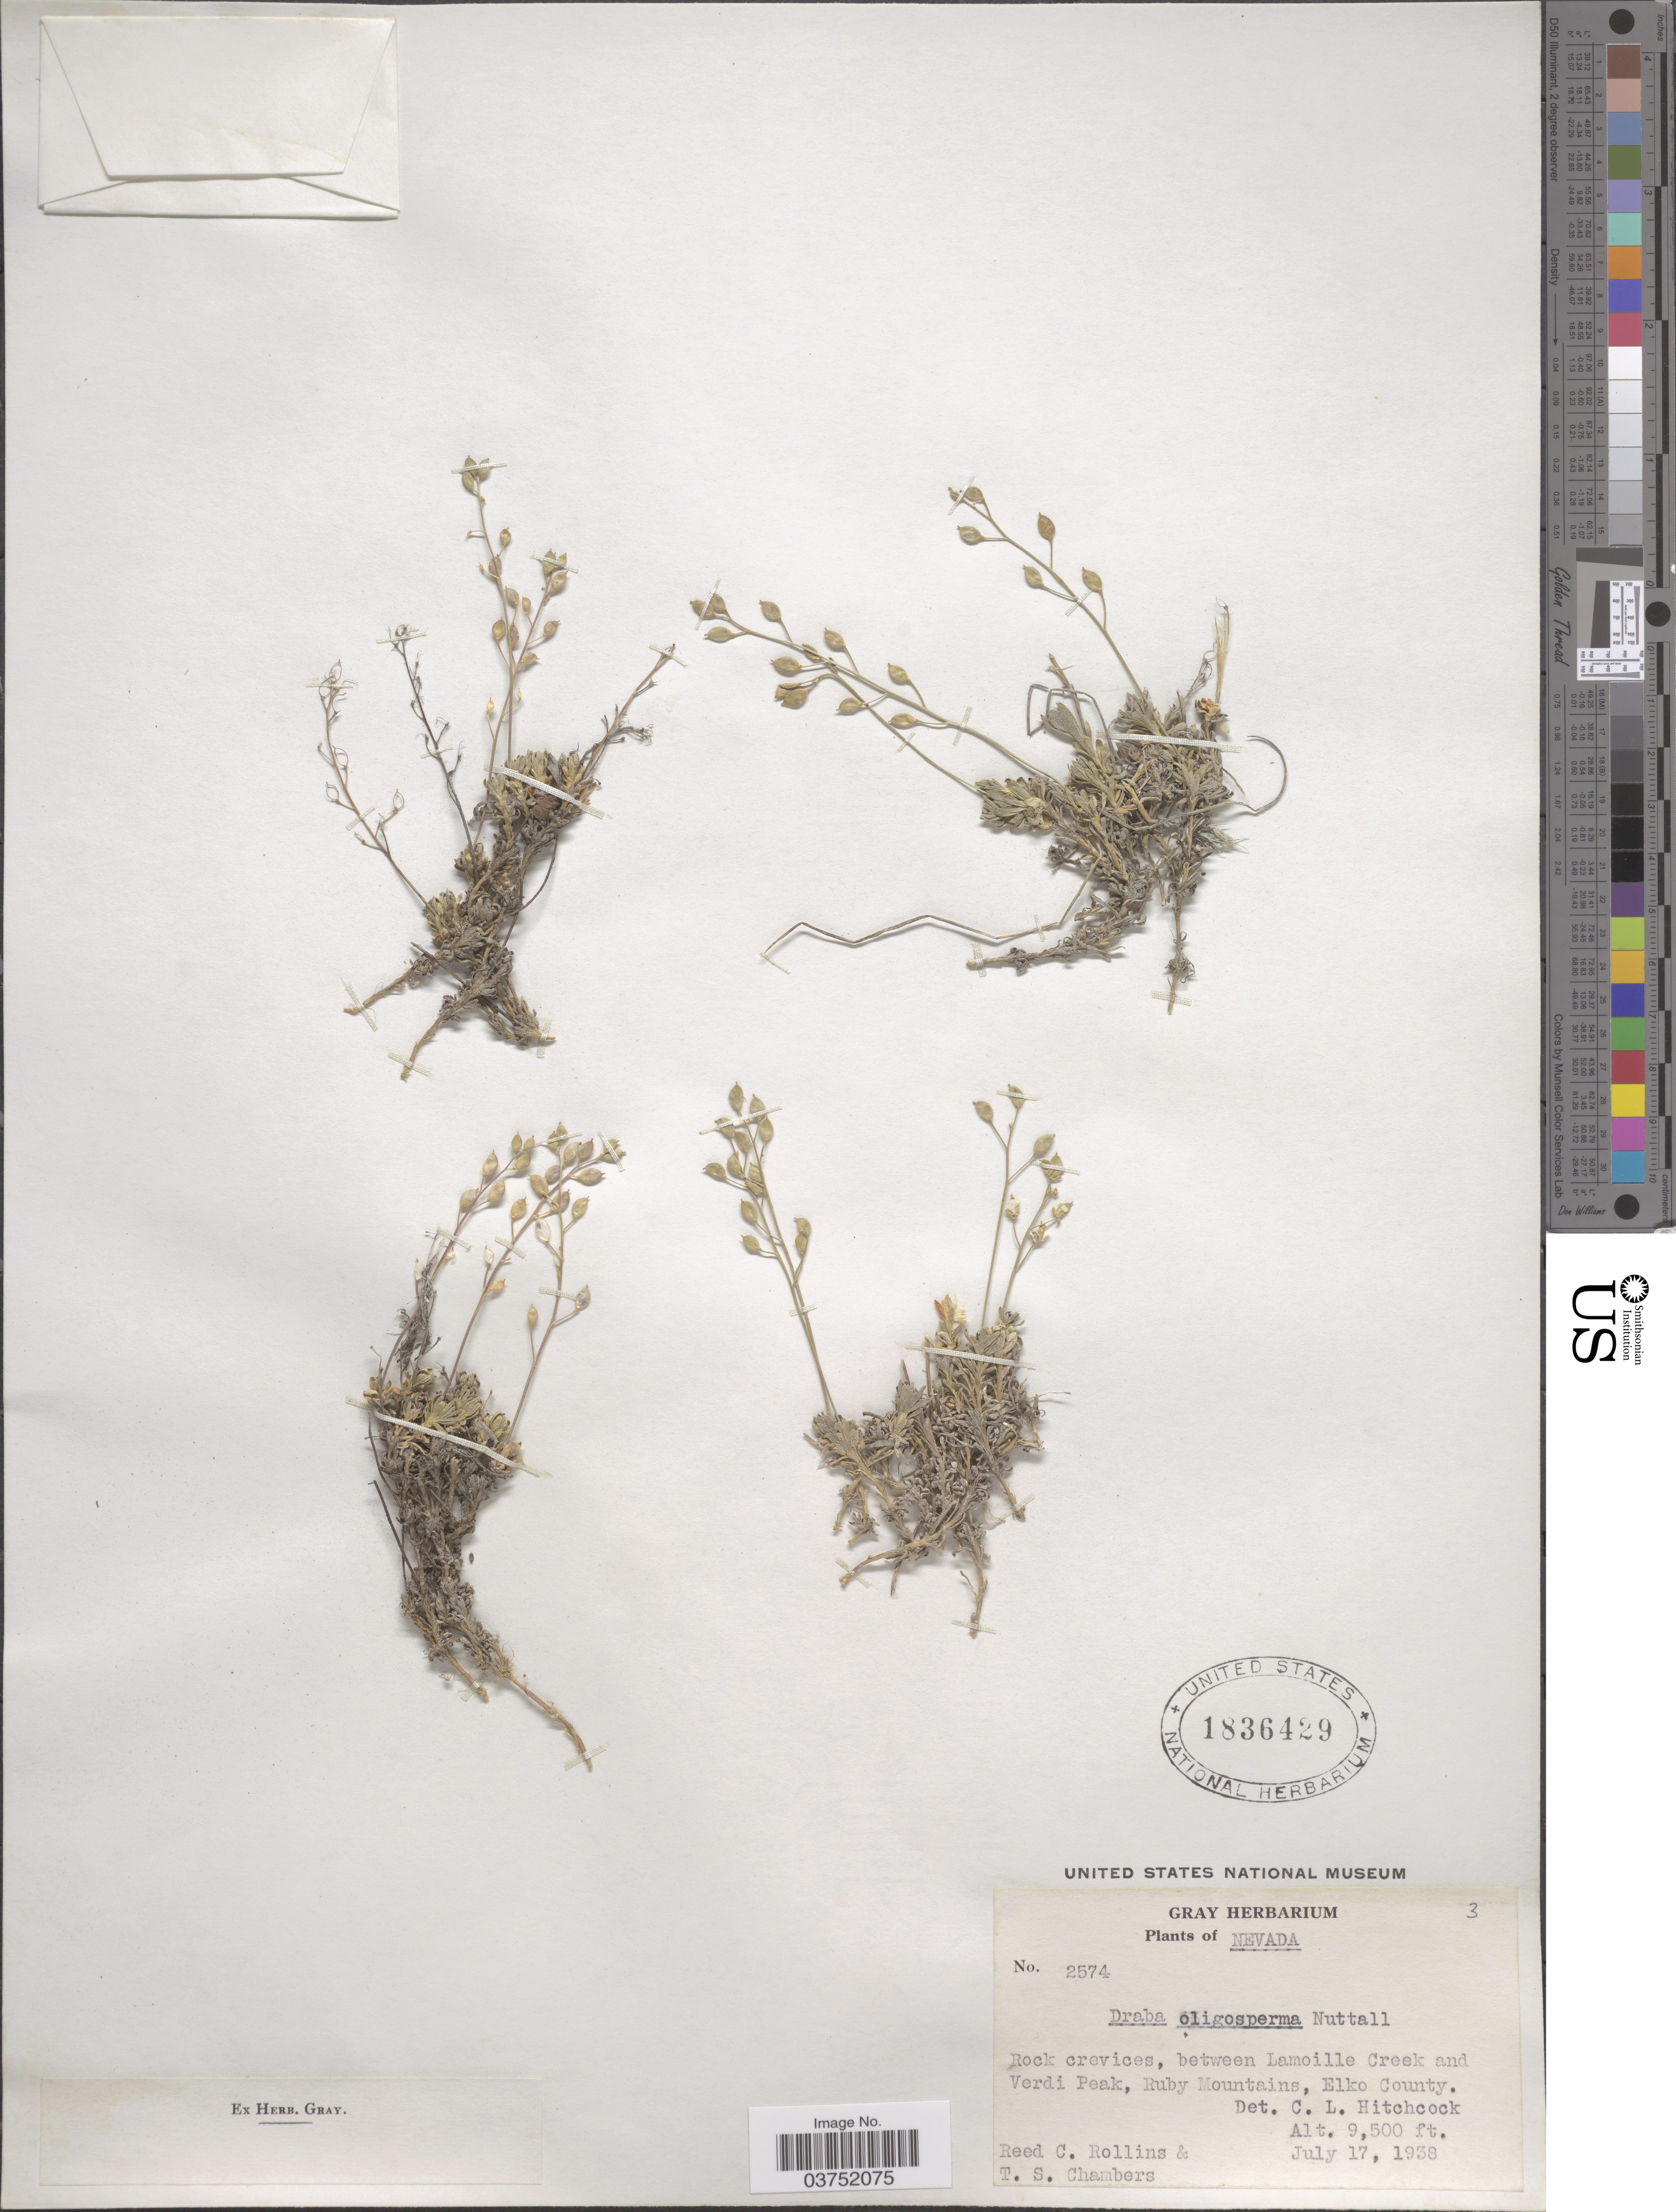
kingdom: Plantae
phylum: Tracheophyta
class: Magnoliopsida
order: Brassicales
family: Brassicaceae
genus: Draba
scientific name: Draba oligosperma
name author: Hook.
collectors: R. C. Rollins & T. Chambers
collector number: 2574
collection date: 1938-07-17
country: United States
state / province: Nevada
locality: Rock crevices, between Lamoille Creek and Verdi Peak, Ruby Mountains, Elko County.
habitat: rock crevices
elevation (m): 2896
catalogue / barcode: US 1836429